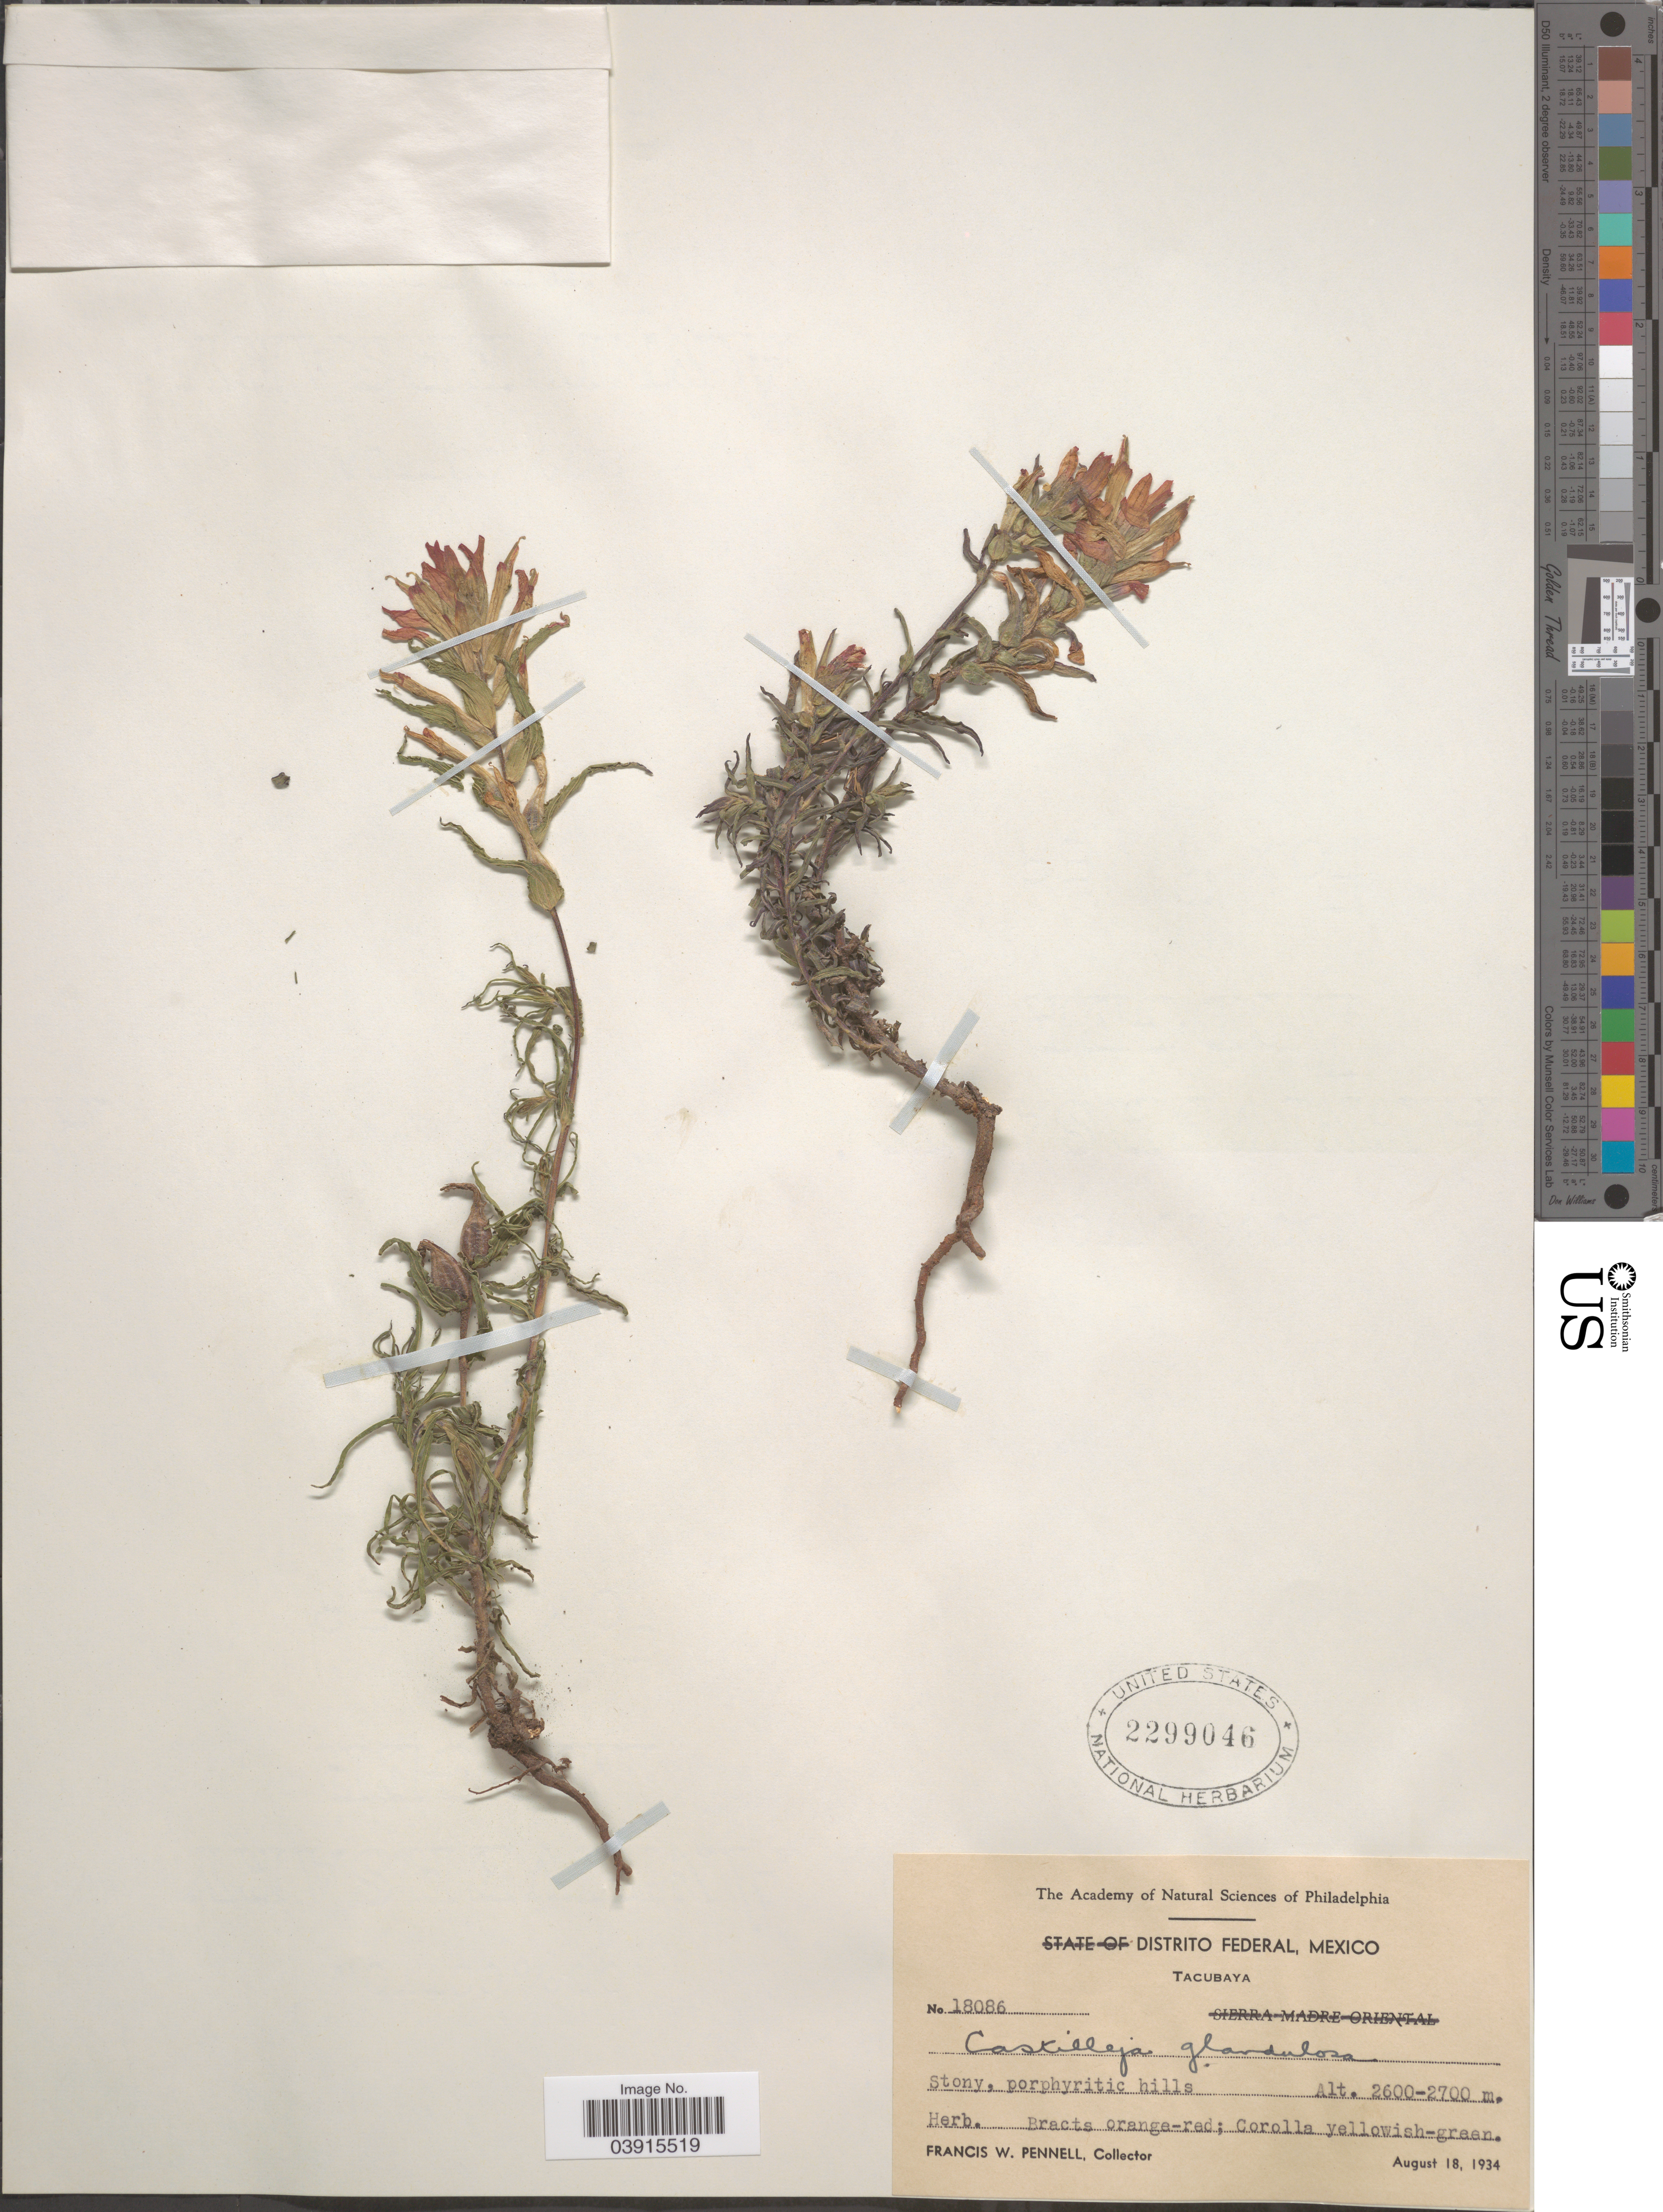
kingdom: Plantae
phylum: Tracheophyta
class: Magnoliopsida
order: Lamiales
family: Orobanchaceae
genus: Castilleja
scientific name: Castilleja scorzonerifolia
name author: Kunth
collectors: F. W. Pennell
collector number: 18086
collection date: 1934-08-18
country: Mexico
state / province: Distrito Federal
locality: Tacubaya.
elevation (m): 2600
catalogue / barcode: US 2299046